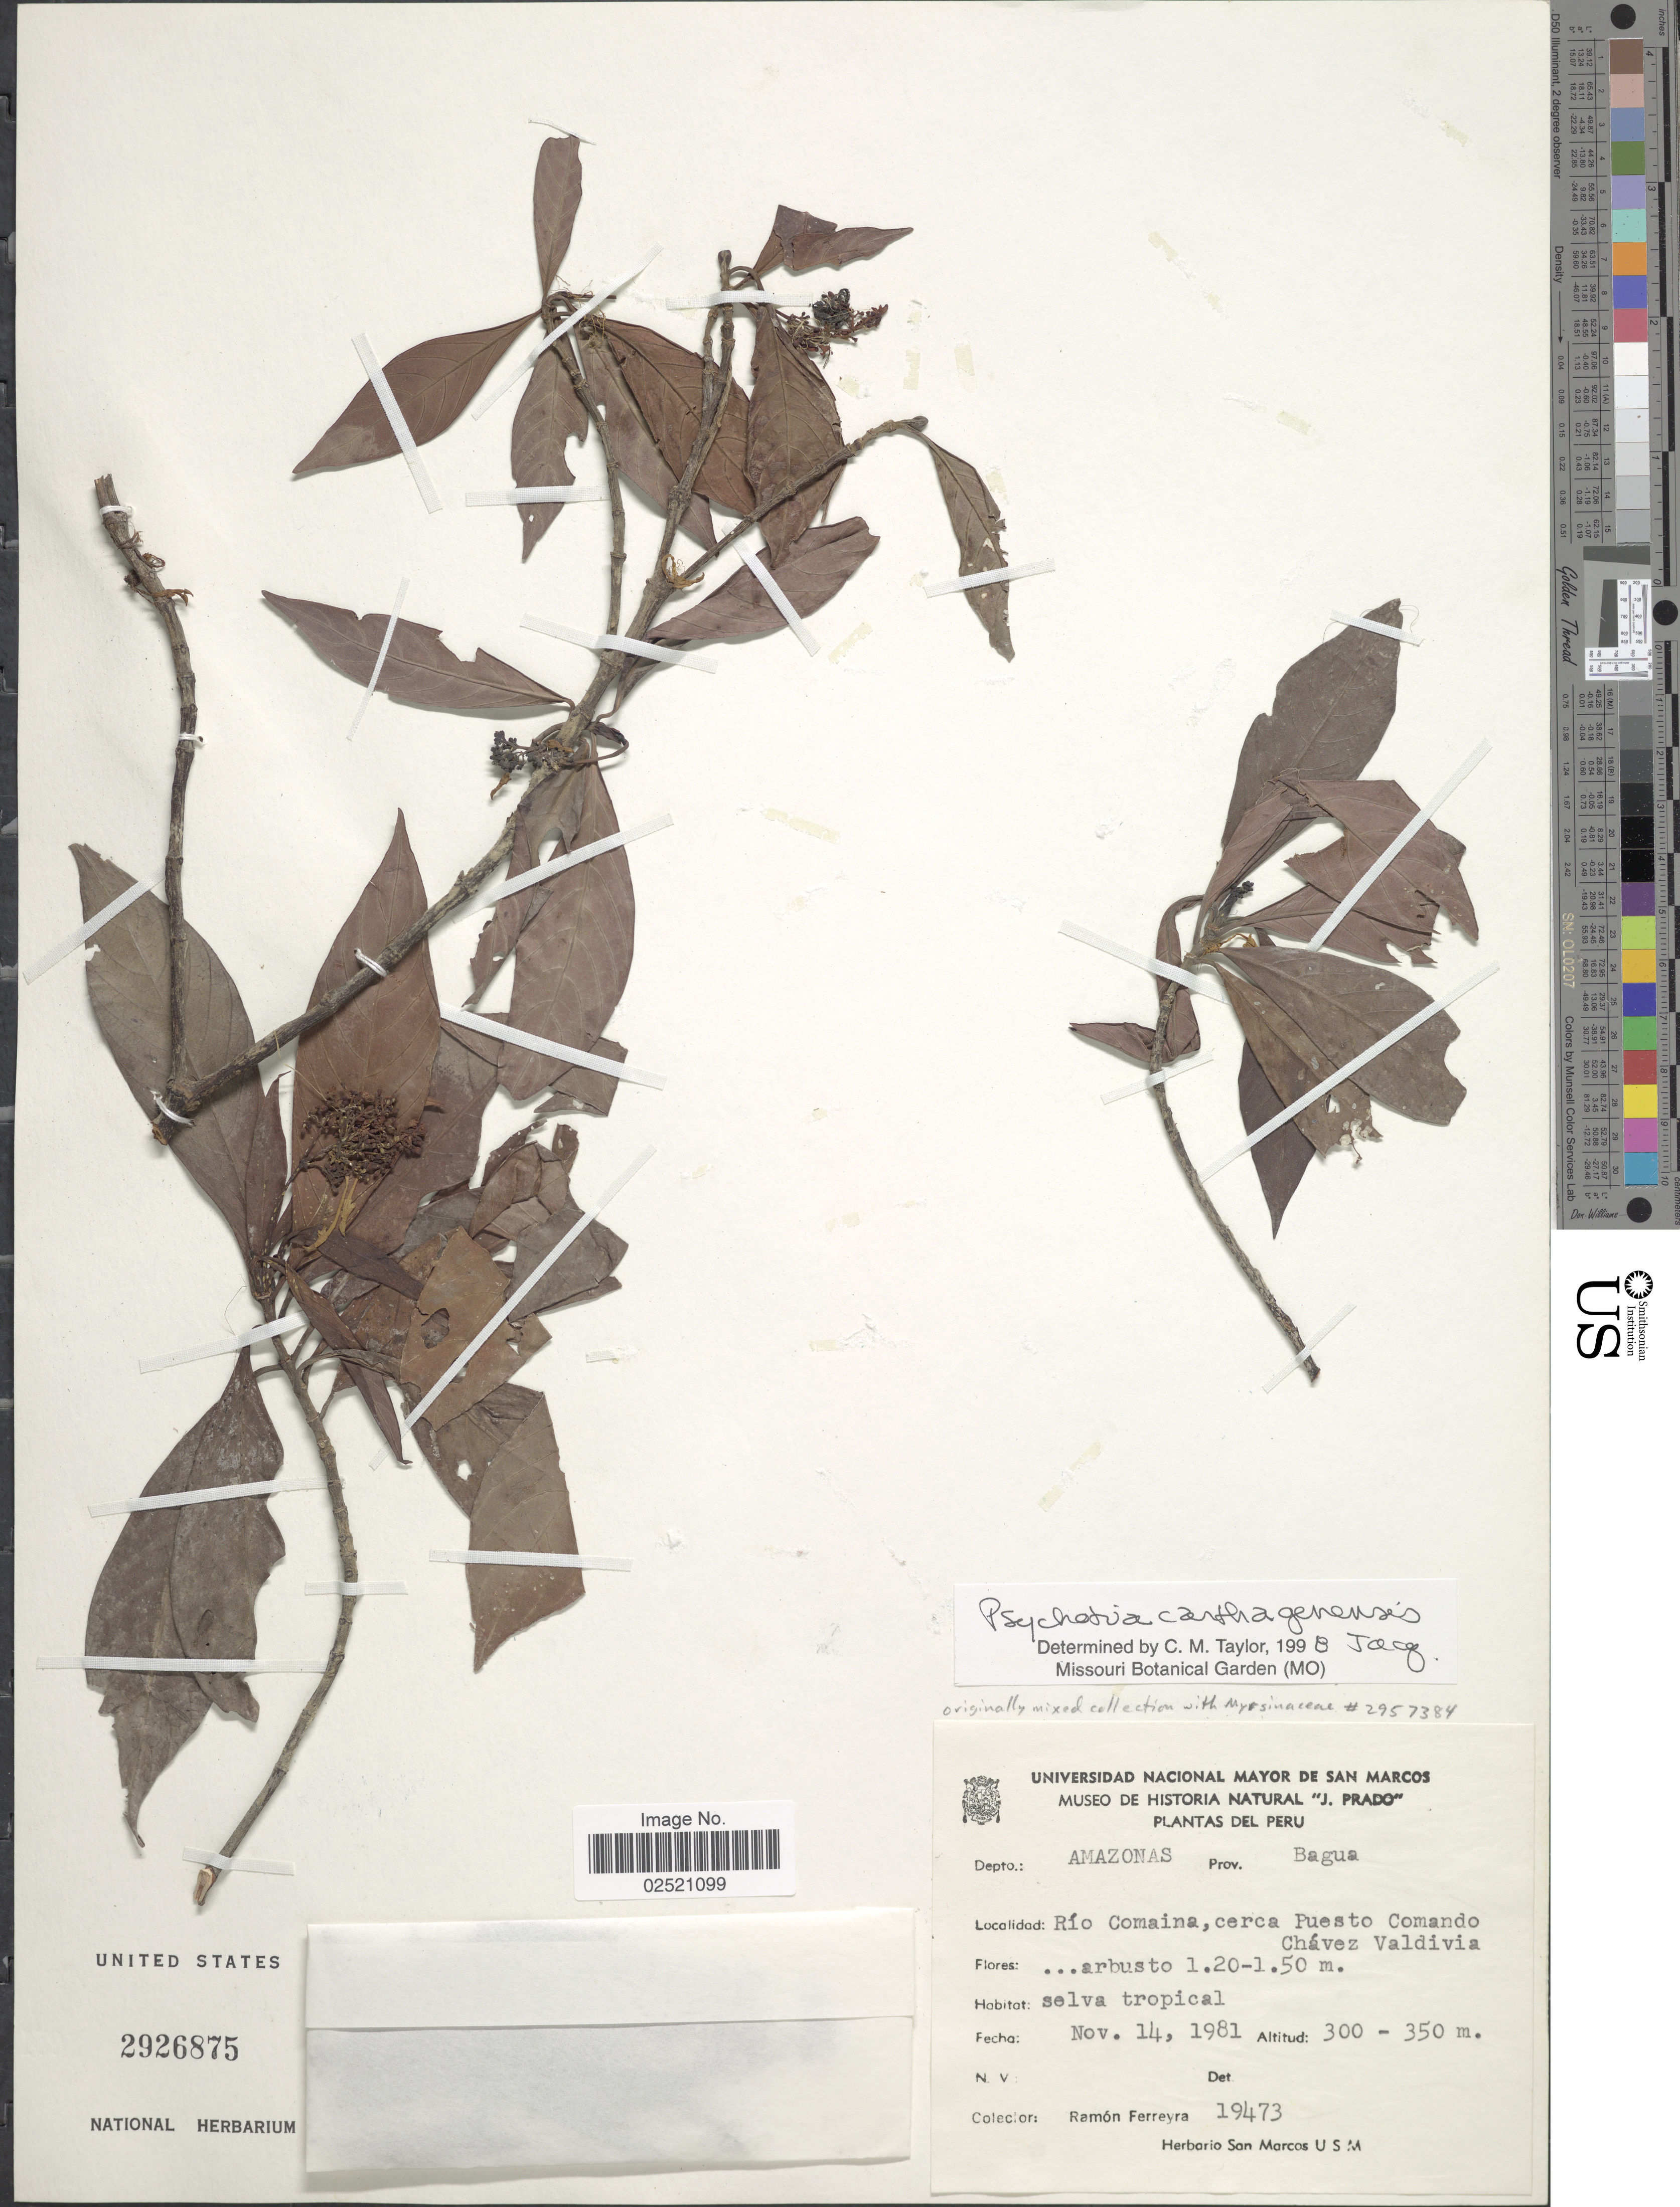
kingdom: Plantae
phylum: Tracheophyta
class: Magnoliopsida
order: Gentianales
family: Rubiaceae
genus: Psychotria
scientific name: Psychotria carthagenensis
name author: Jacq.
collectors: R. A. Ferreyra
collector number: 19473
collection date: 1981-11-14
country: Peru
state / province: Amazonas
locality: Prov. Bagua, Rio Comaina, cerca Puesto Comando Chavez Valdivia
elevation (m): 300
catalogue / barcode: US 2926875